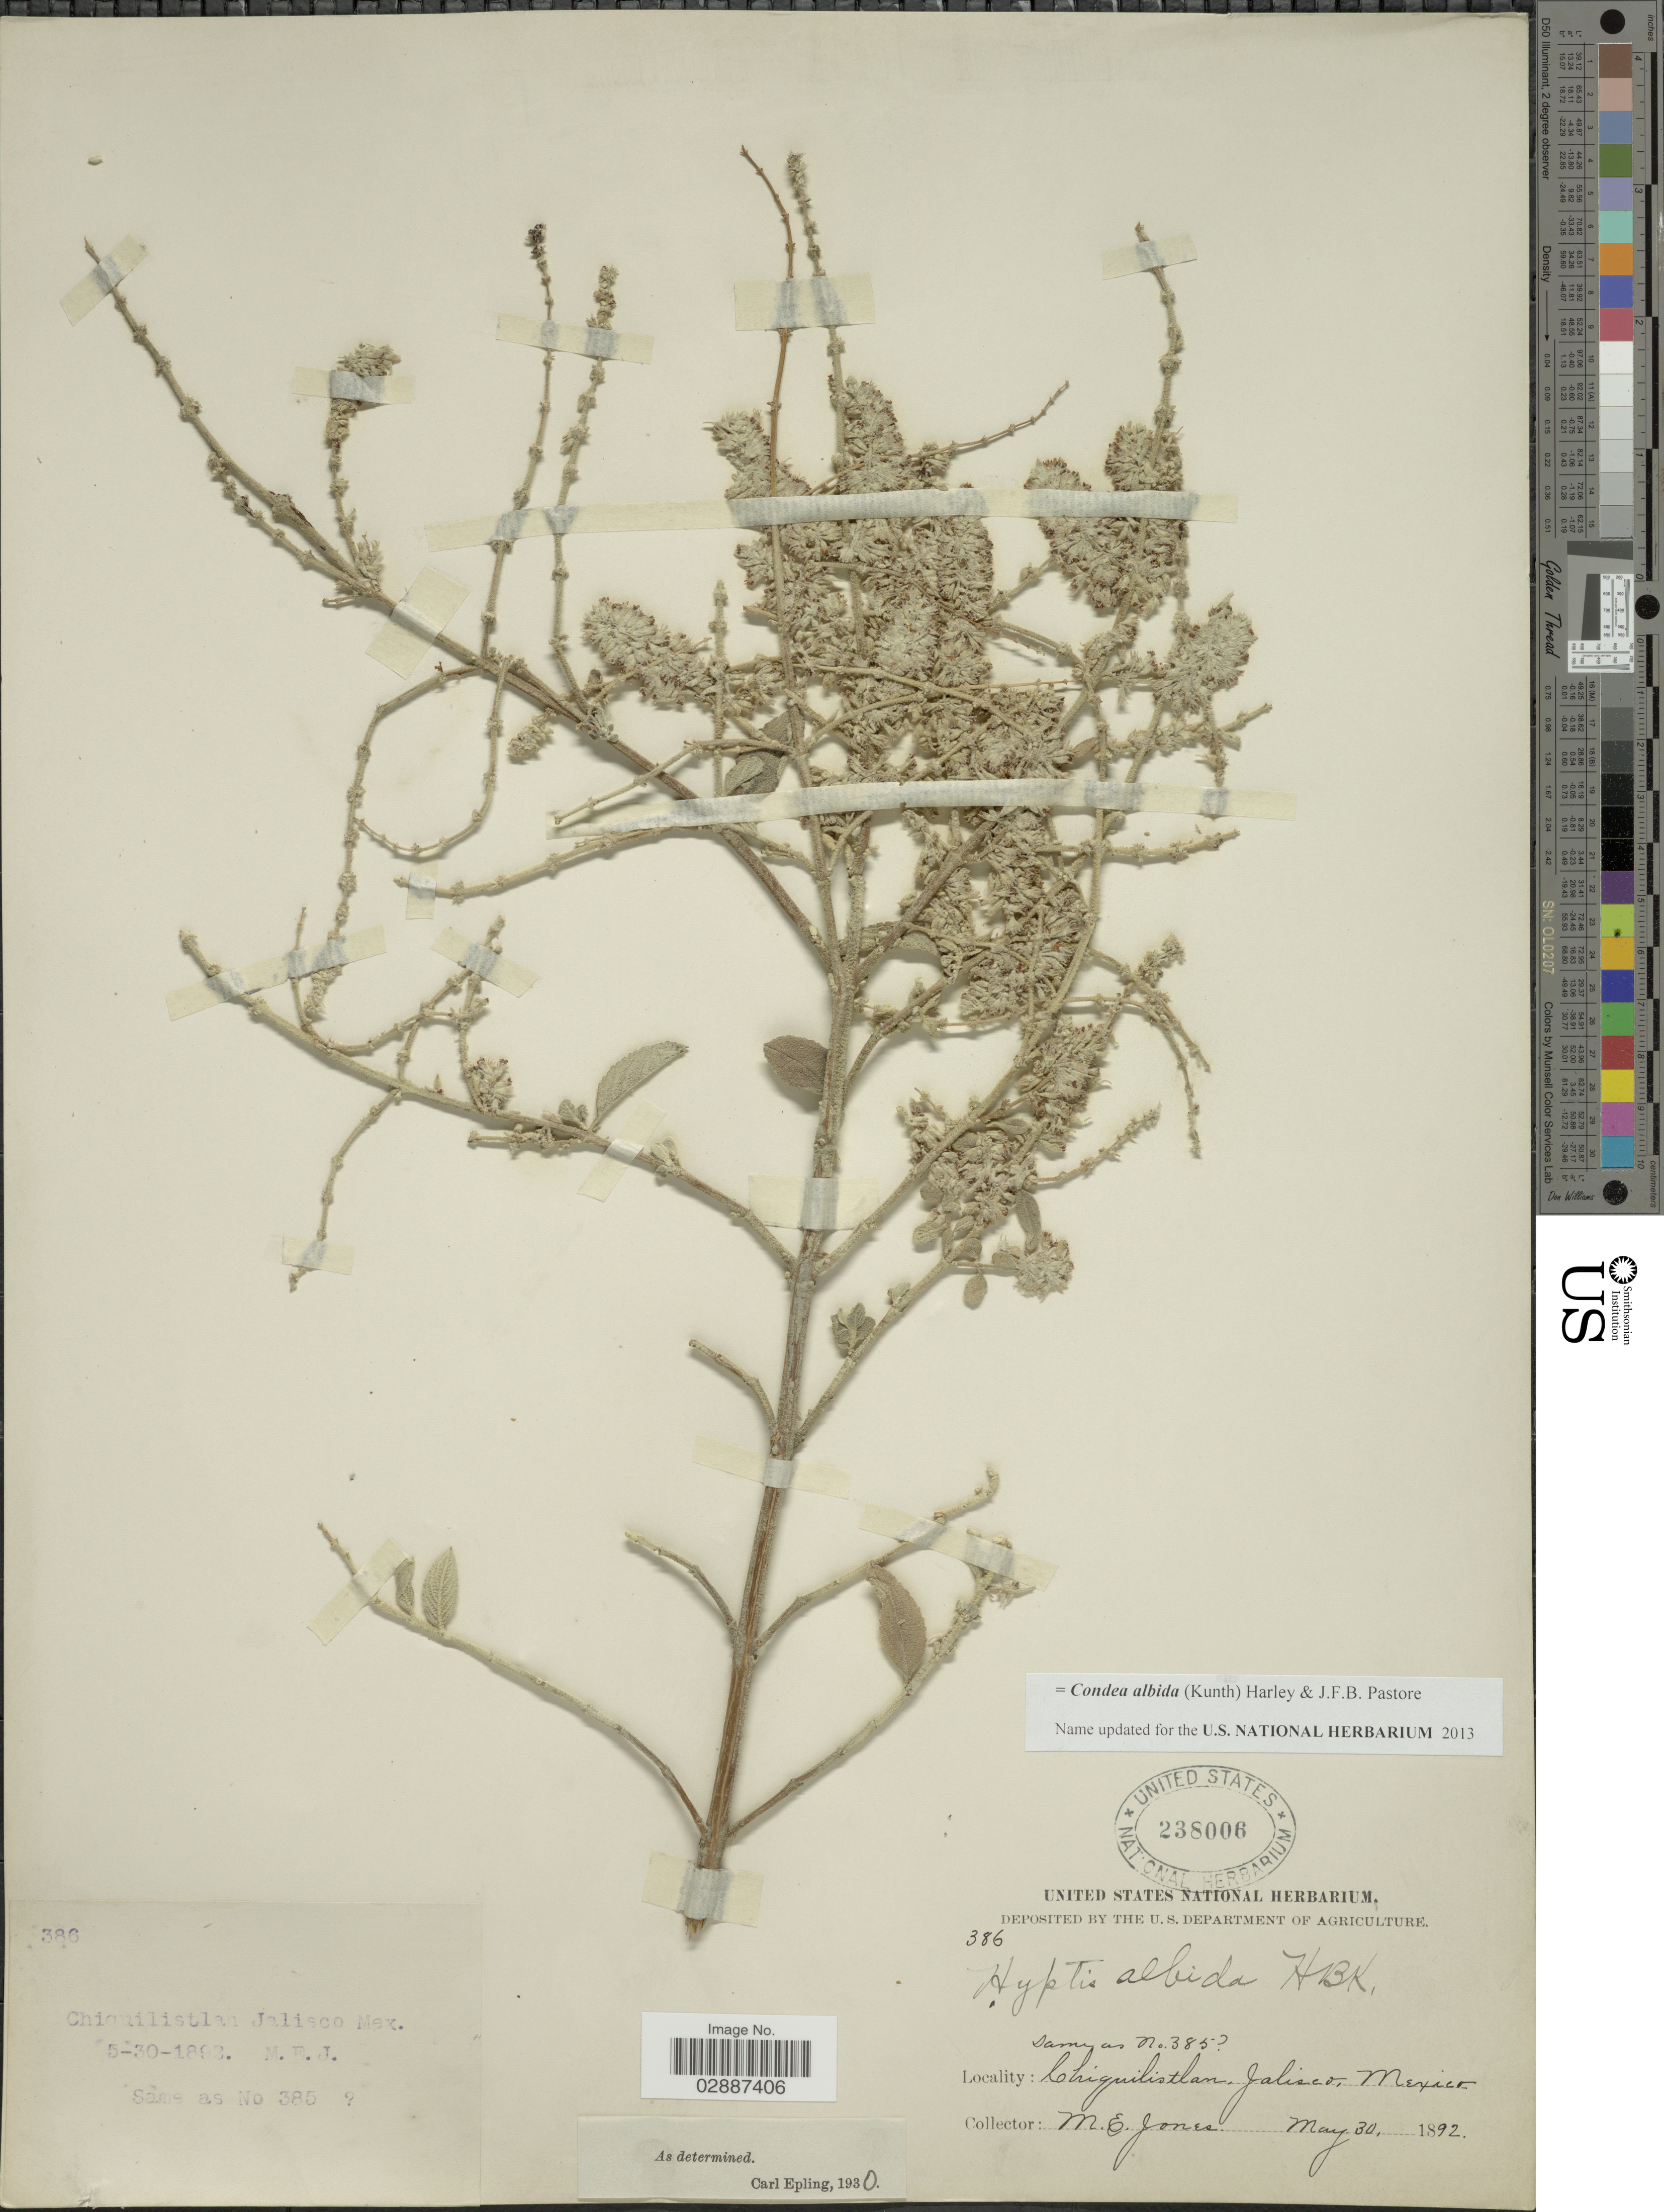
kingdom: Plantae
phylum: Tracheophyta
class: Magnoliopsida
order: Lamiales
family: Lamiaceae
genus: Condea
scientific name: Condea albida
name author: (Kunth) Harley & J.F.B. Pastore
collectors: M. E. Jones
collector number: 386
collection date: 1892-05-30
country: Mexico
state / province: Jalisco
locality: Chiquilistlan.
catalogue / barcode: US 238006